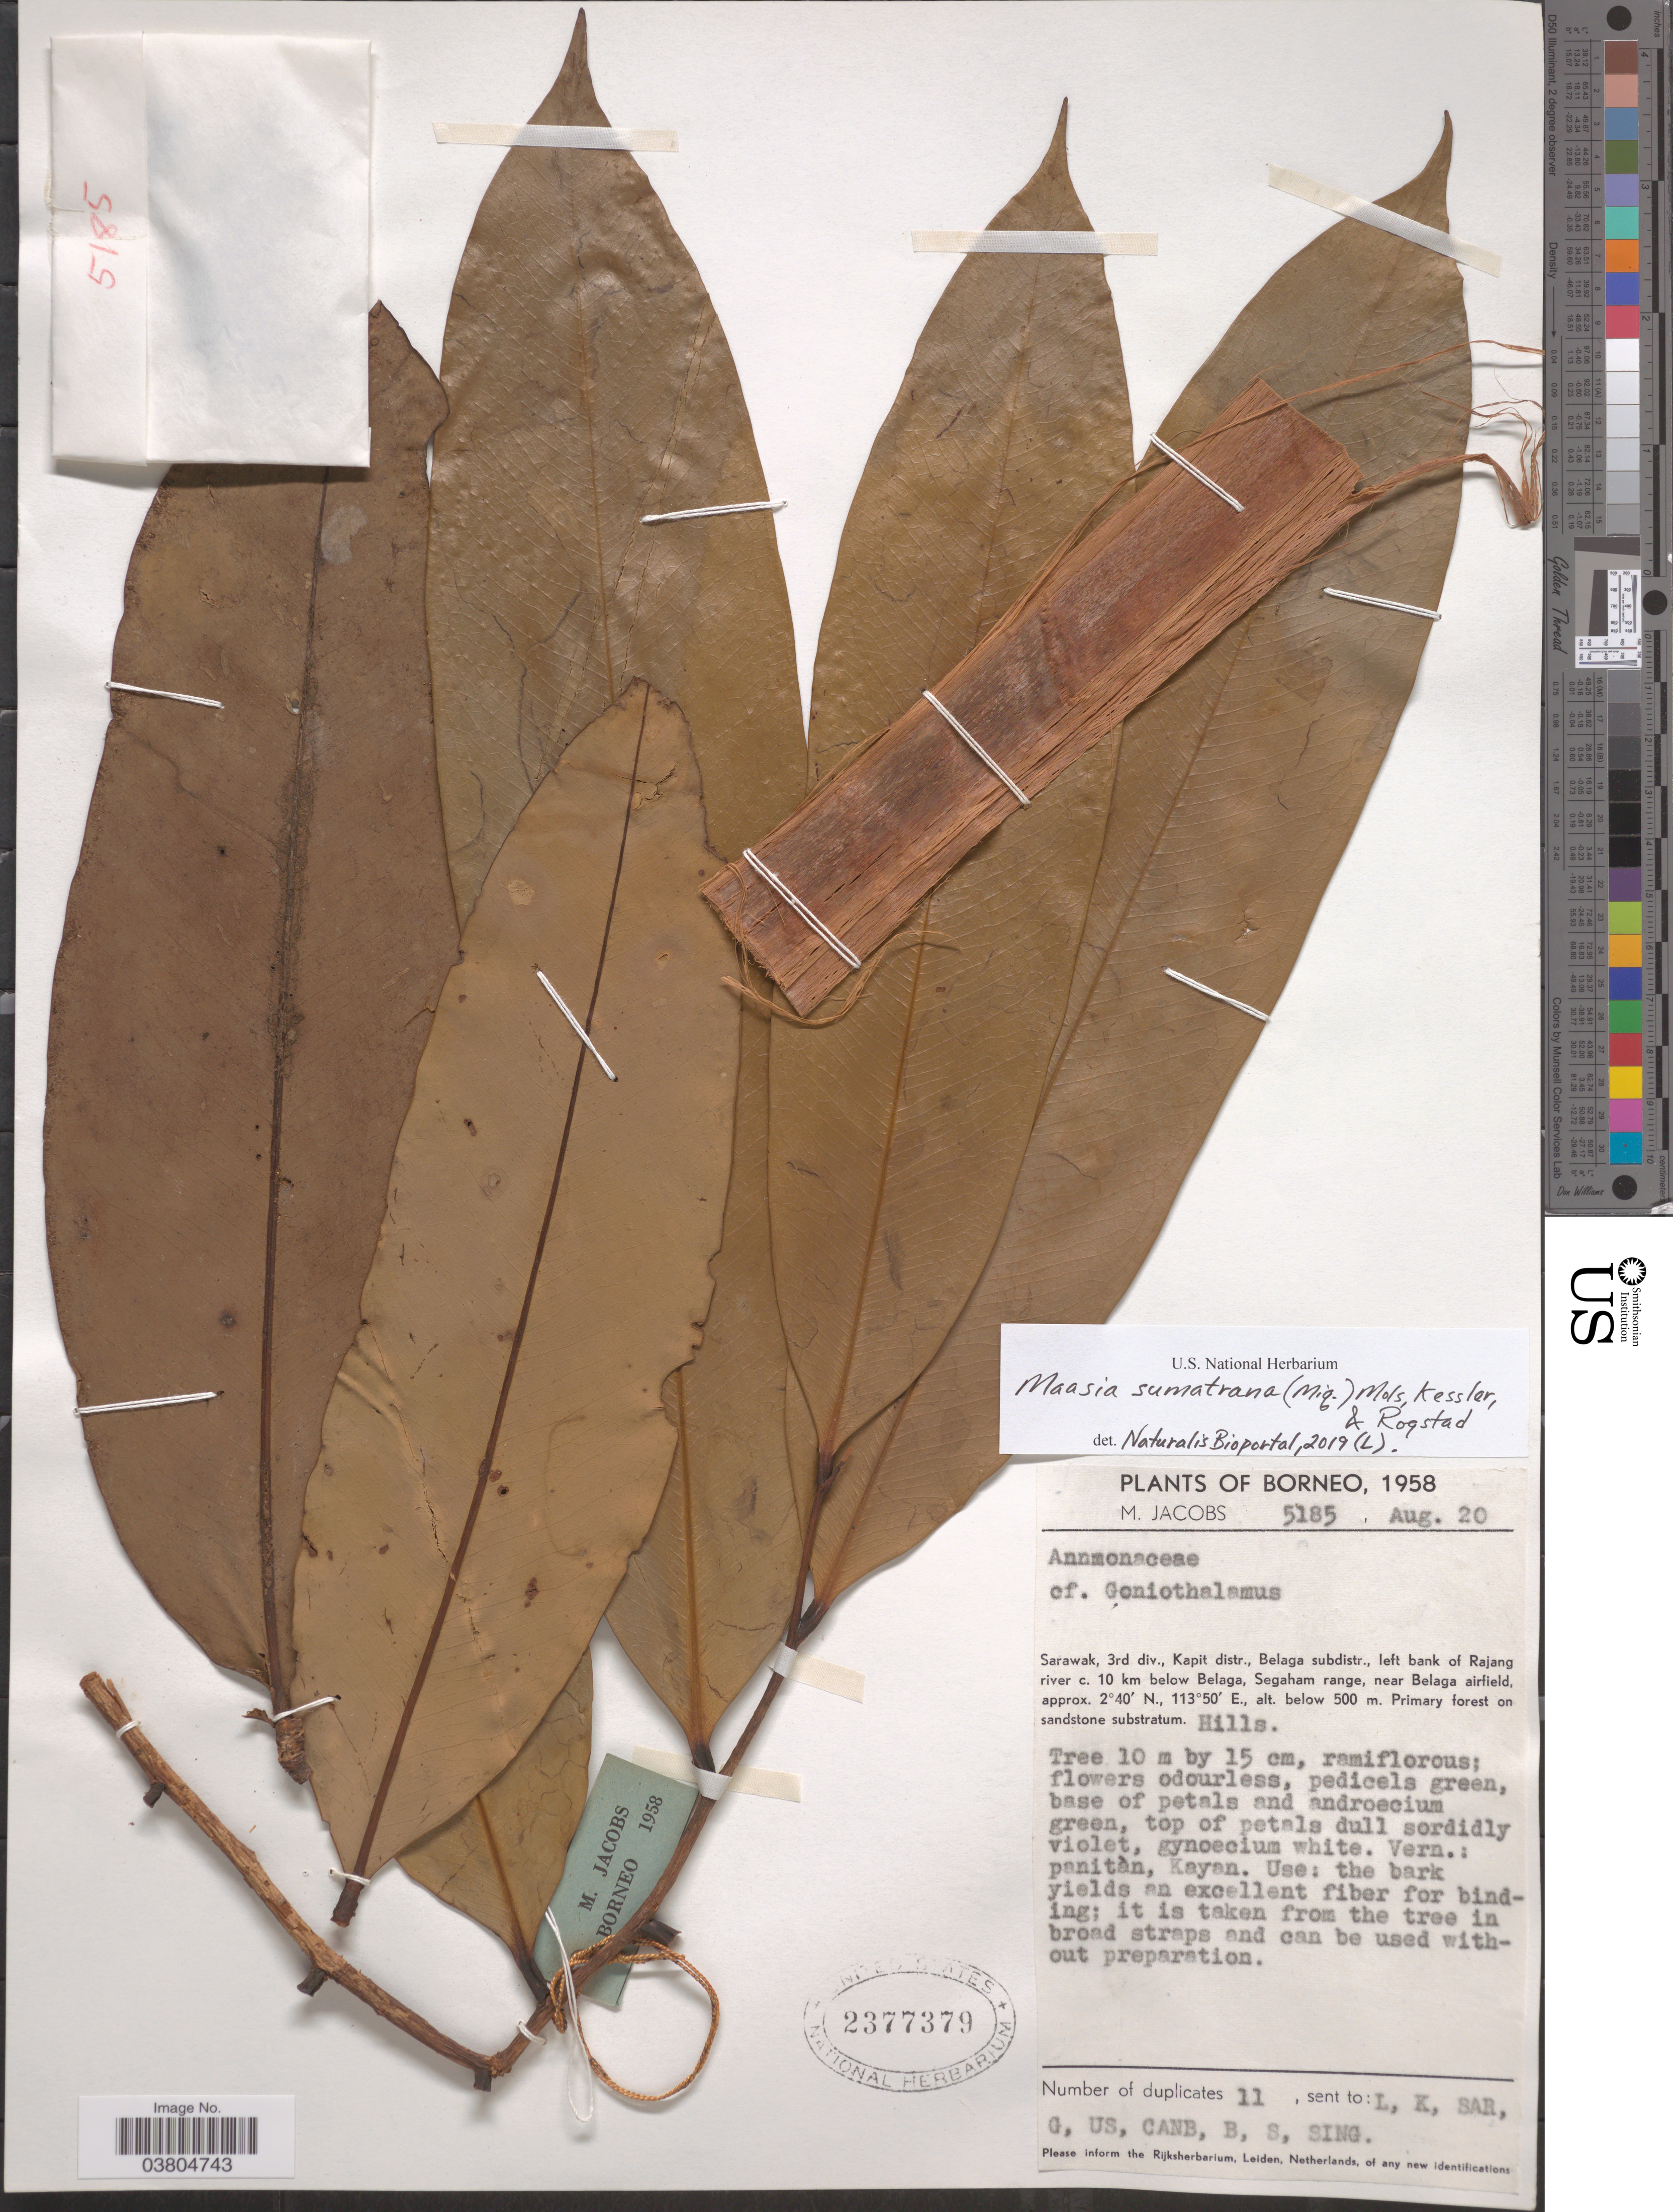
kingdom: Plantae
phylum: Tracheophyta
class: Magnoliopsida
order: Magnoliales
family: Annonaceae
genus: Maasia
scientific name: Maasia sumatrana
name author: (Miq.) Mols et al.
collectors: M. Jacobs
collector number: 5185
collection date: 1958-08-20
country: Malaysia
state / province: Sarawak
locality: Borneo. 3rd div., Kapit distr., Belaga subdistr., left bank of Rajang river c. 10 km below Belaga, Segaham range, near Belaga airfield.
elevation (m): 500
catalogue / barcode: US 2377379